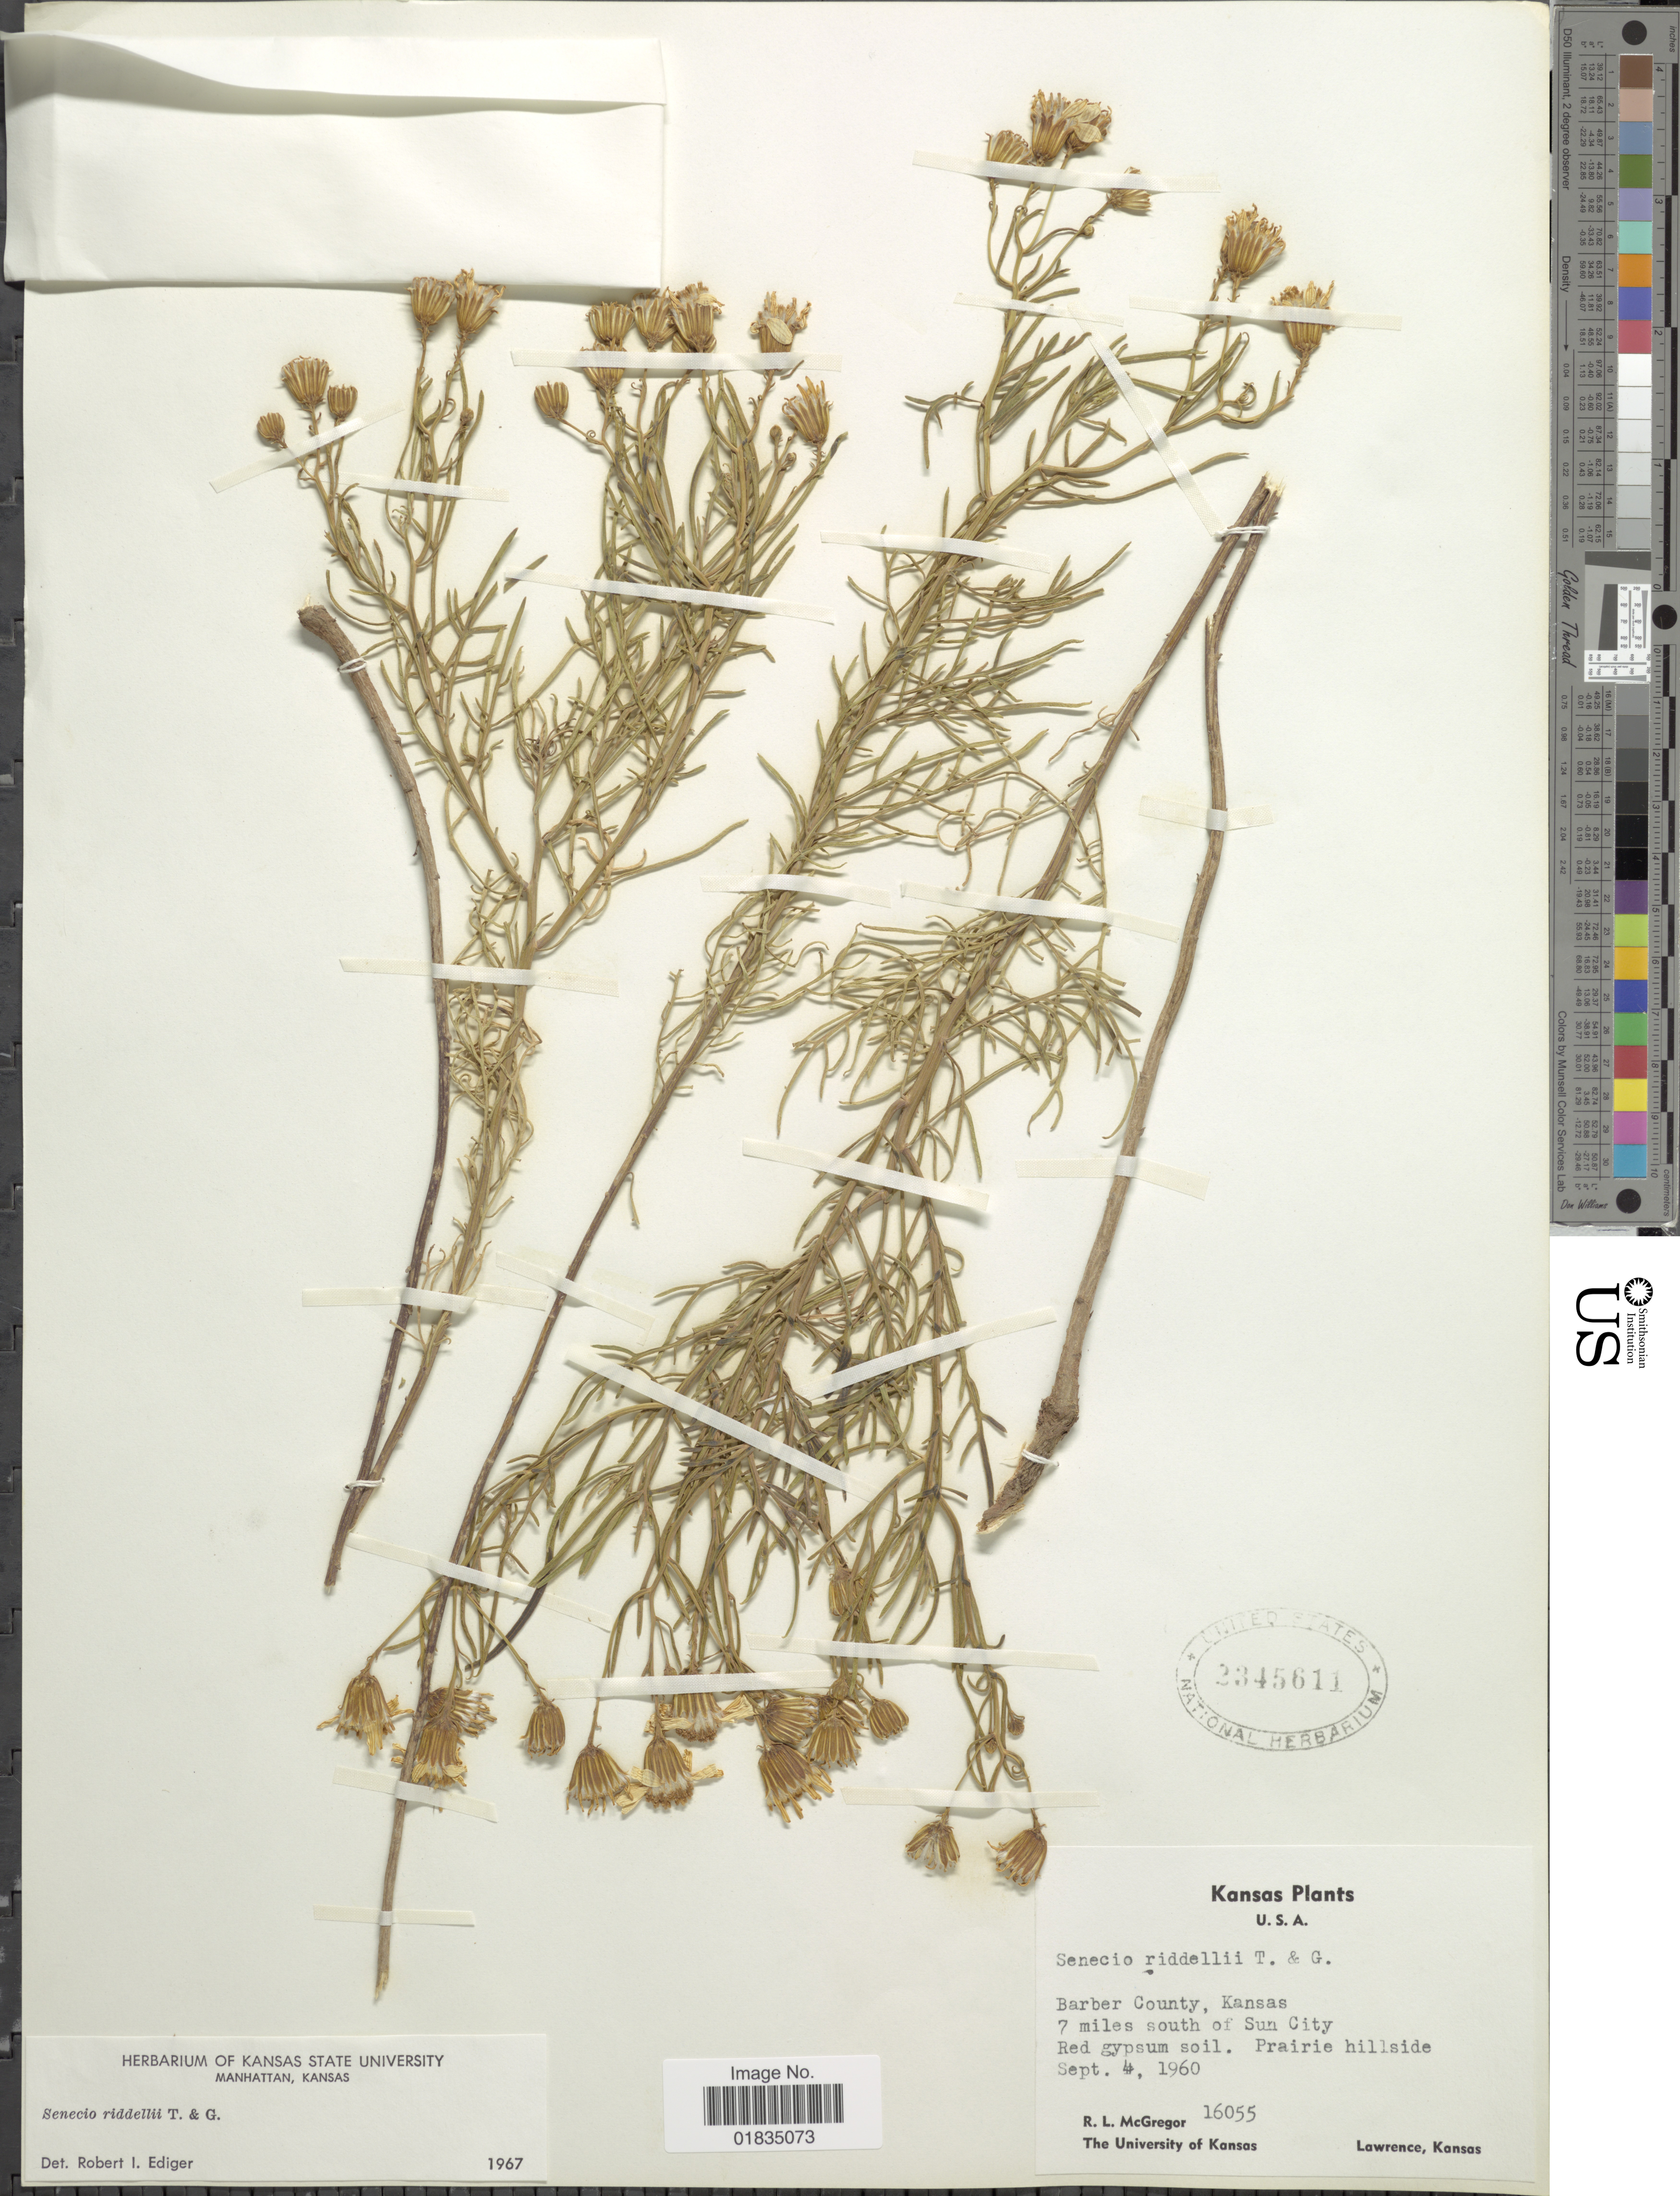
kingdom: Plantae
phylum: Tracheophyta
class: Magnoliopsida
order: Asterales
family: Asteraceae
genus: Senecio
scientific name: Senecio riddellii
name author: Torr. & A. Gray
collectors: R. McGregor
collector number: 16055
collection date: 1960-09-04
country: United States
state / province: Kansas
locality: Barber County, Kansas. 7 miles south of Sun City, Red Gypsum soil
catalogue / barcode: US 2345611